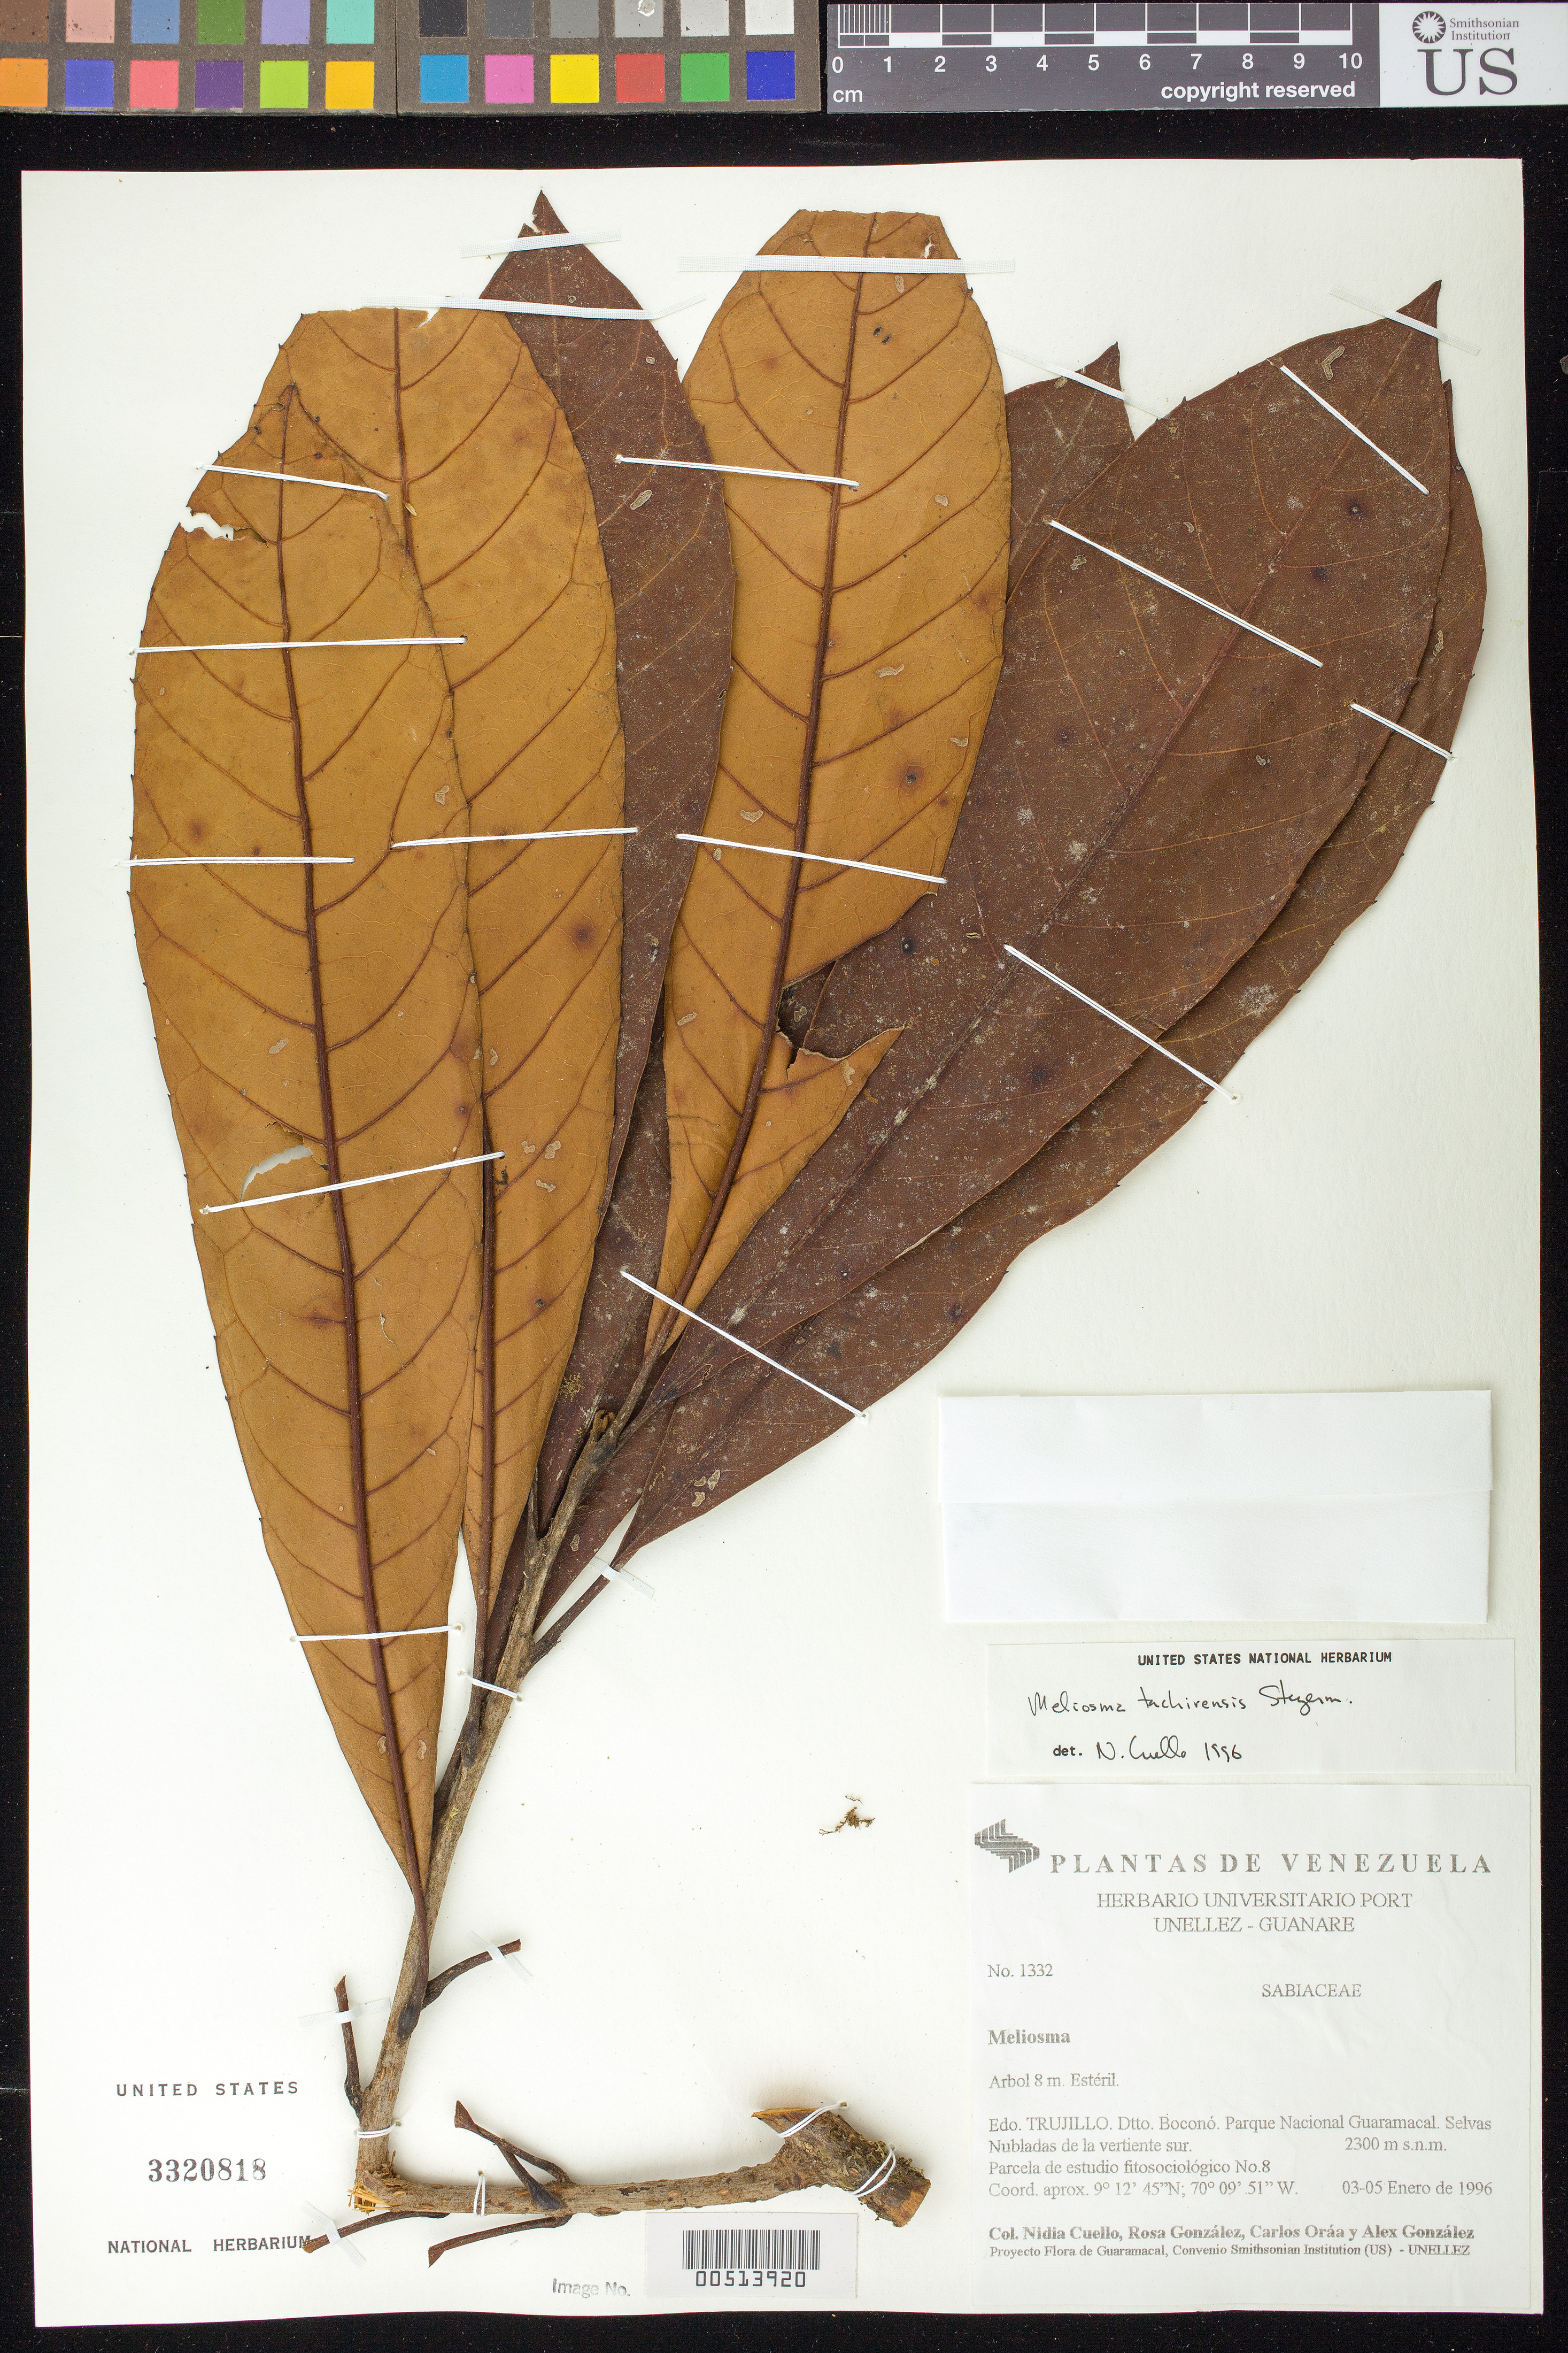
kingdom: Plantae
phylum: Tracheophyta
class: Magnoliopsida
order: Proteales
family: Sabiaceae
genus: Meliosma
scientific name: Meliosma tachirensis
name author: Steyerm. & A.H. Gentry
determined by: Cuello, Nidia L.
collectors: N. L. Cuello, R. González, C. Oráa & A. Gonzáles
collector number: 1332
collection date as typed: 03 Jan 1996 to 05 Jan 1996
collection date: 1996-01-03/1996-01-05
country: Venezuela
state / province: Trujillo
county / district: Boconó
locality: Parque Nacional Guaramacal, vertiente S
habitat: Selva Nubladas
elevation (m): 2300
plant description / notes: PORT, US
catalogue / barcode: US 3320818